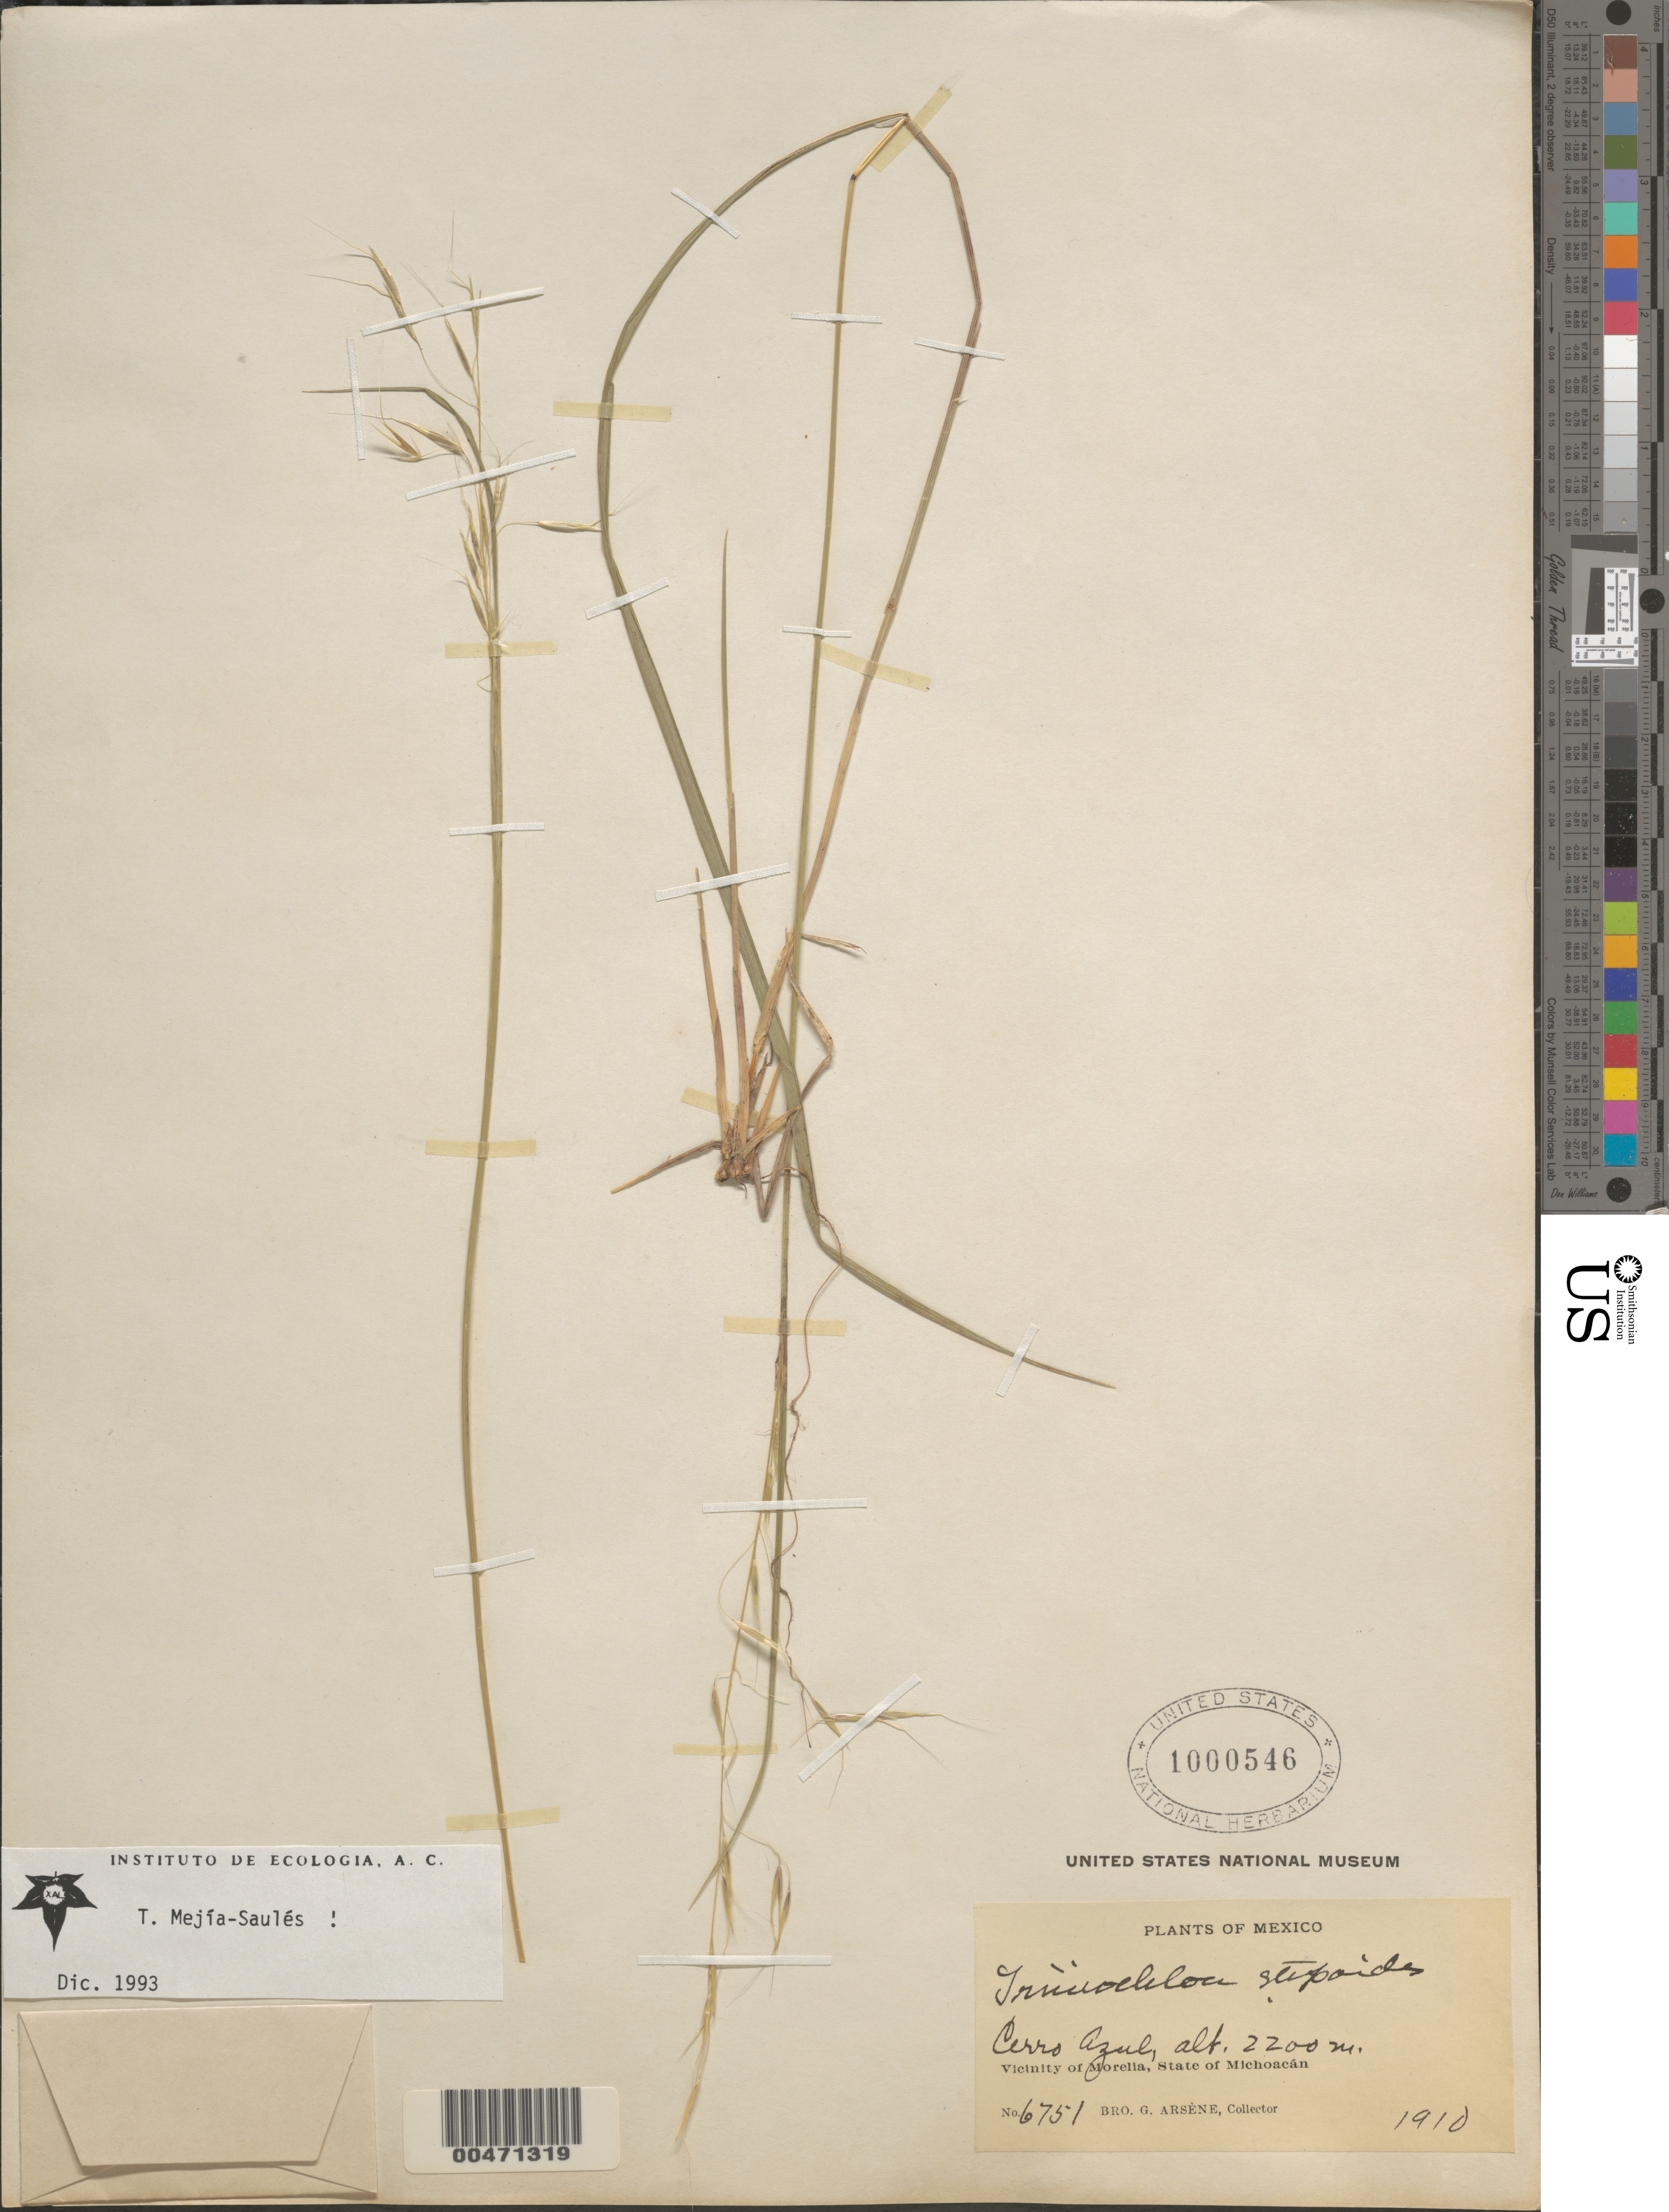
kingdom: Plantae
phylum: Tracheophyta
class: Liliopsida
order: Poales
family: Poaceae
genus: Triniochloa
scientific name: Triniochloa stipoides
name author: (Kunth) Hitchc.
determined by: Mejía-Sauls, M. T.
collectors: Bro. G. Arsène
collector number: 6751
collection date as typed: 1910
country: Mexico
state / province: Michoacán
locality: Cerro Azul, vicinity of Morelia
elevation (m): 2200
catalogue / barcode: US 1000546